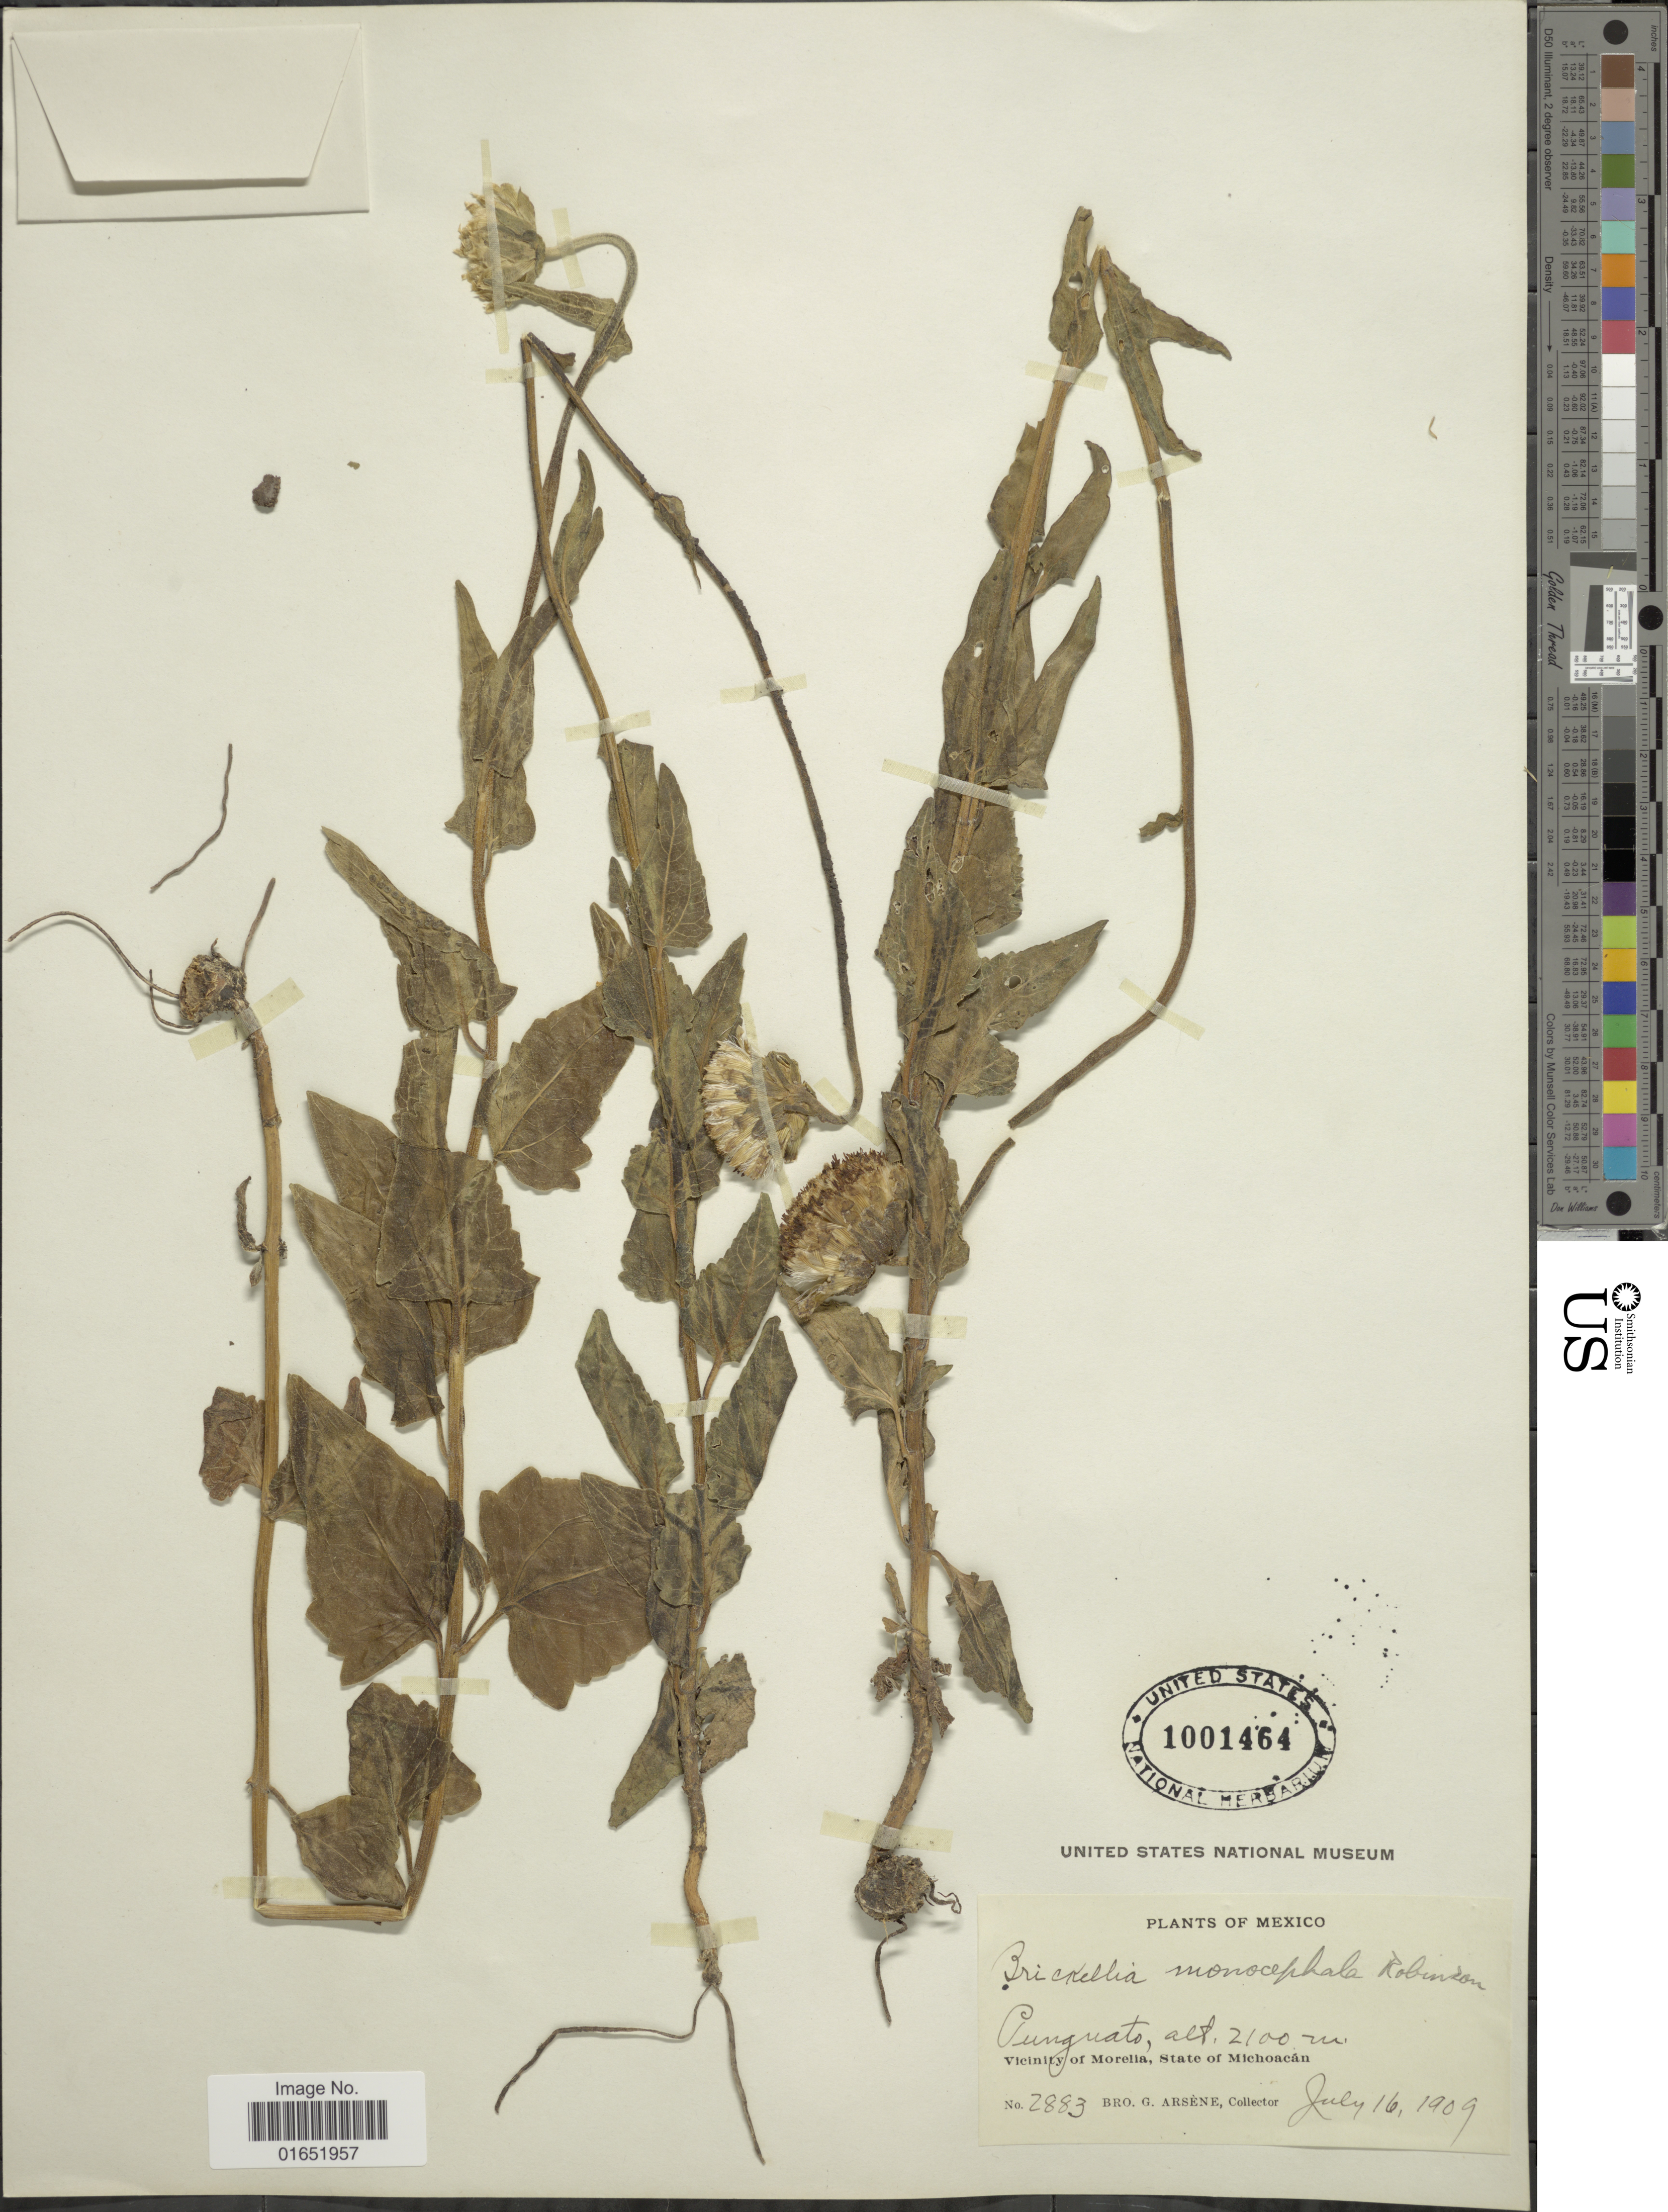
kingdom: Plantae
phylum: Tracheophyta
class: Magnoliopsida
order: Asterales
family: Asteraceae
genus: Brickellia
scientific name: Brickellia monocephala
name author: B.L. Rob.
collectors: Bro. G. Arsène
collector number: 2883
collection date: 1909-07-16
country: Mexico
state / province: Michoacán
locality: Punguato, Vicinity of Morelia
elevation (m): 2100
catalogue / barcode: US 1001464